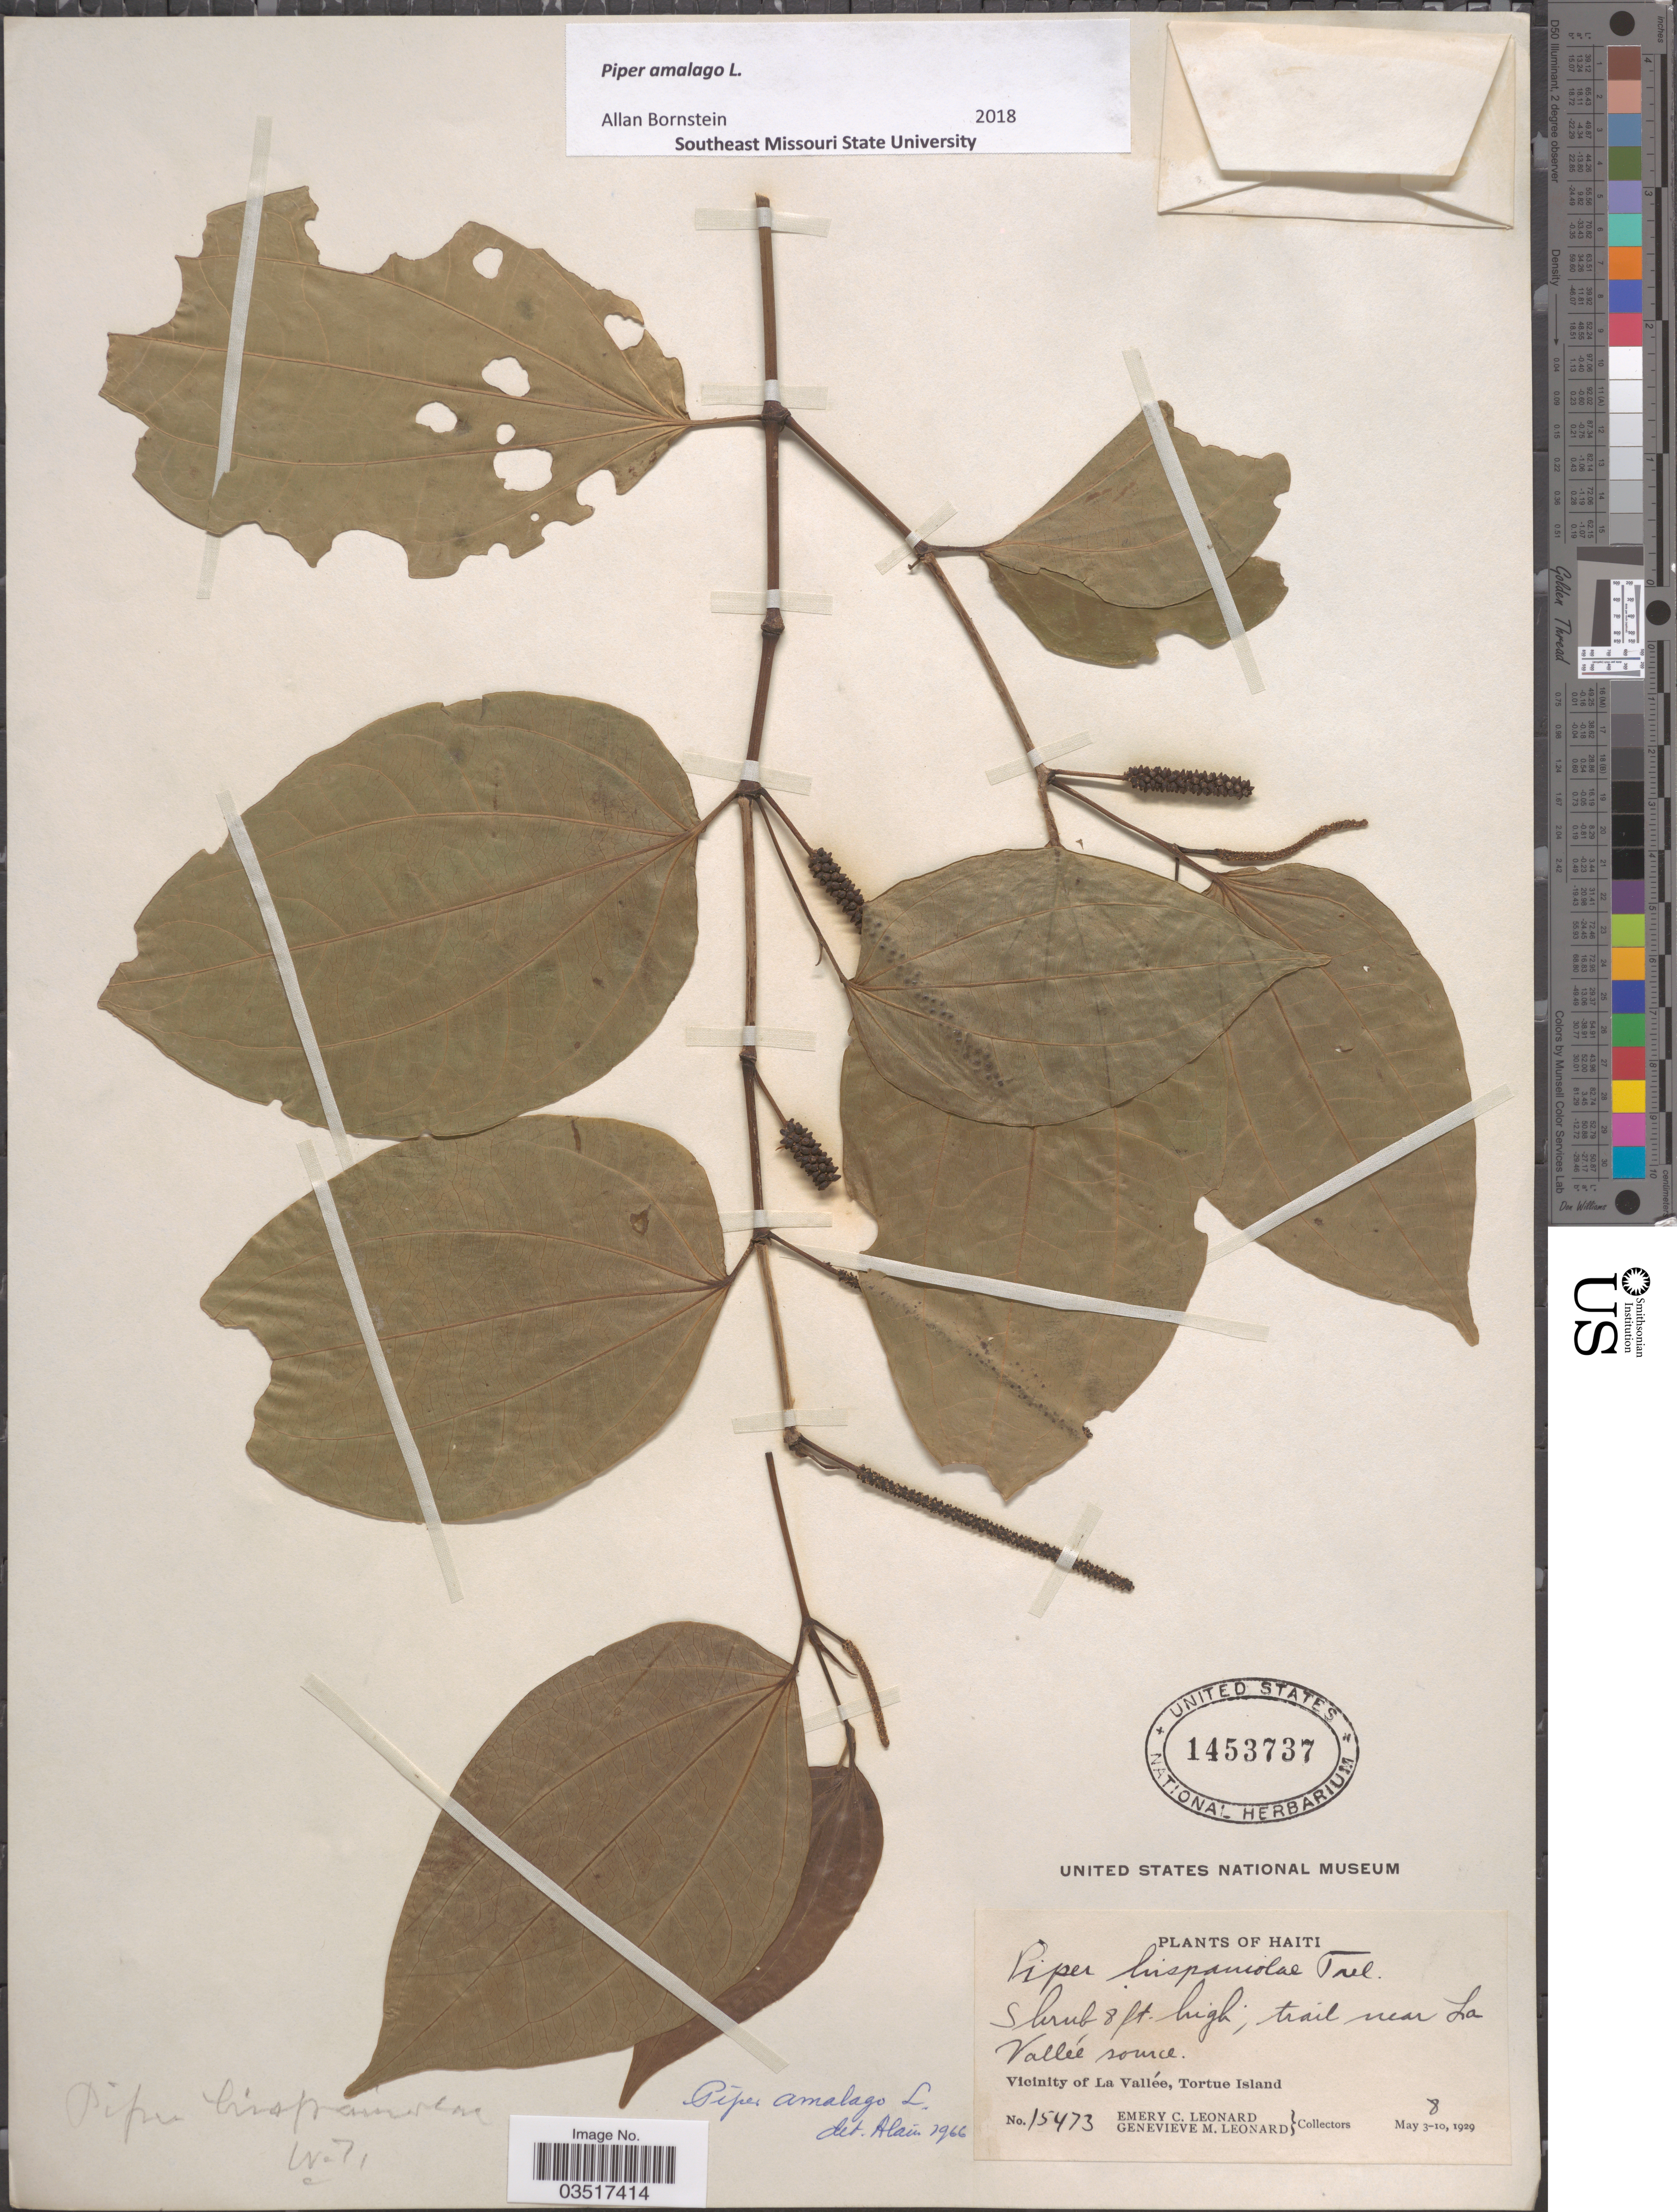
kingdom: Plantae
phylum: Tracheophyta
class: Magnoliopsida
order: Piperales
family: Piperaceae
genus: Piper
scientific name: Piper amalago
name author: L.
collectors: E. C. Leonard & G. M. Leonard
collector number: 15473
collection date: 1929-05-08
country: Haiti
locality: Trail near La Vallée source. Vicinity of La Vallée, Tortue Island.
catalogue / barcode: US 1453737